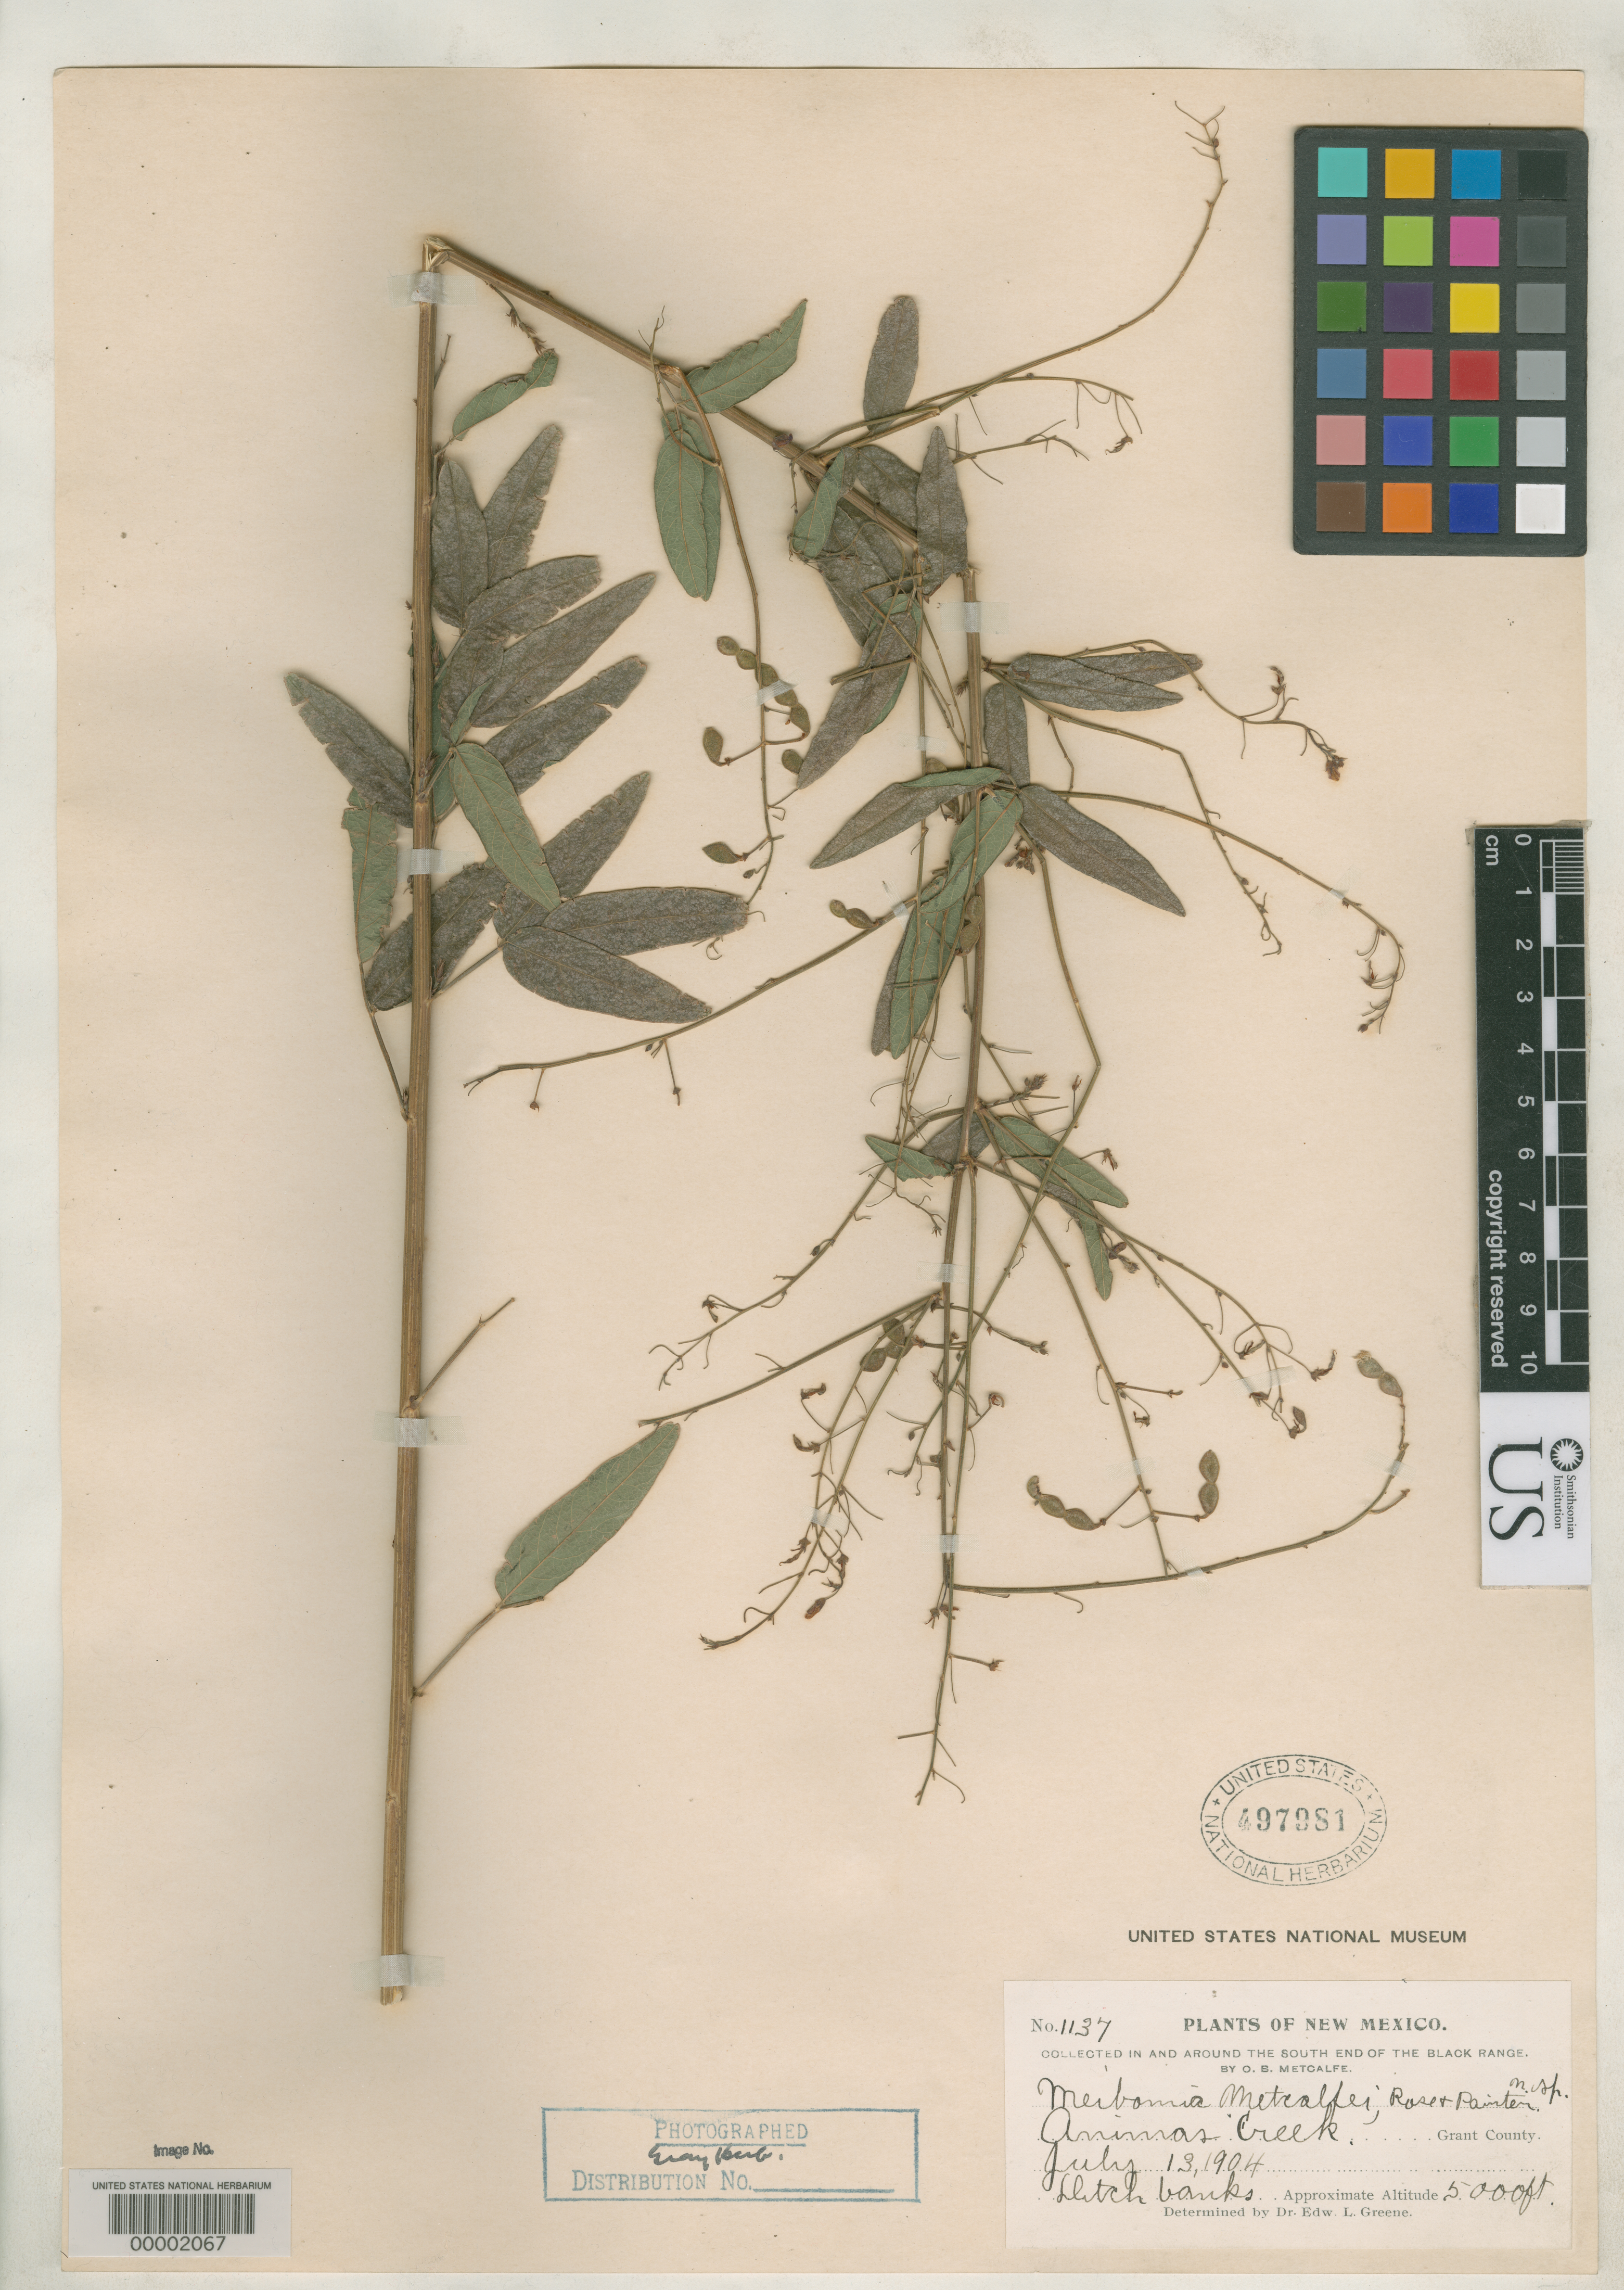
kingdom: Plantae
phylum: Tracheophyta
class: Magnoliopsida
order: Fabales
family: Fabaceae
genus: Meibomia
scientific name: Meibomia metcalfei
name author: Rose & J.H. Painter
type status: Type Collection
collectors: O. B. Metcalfe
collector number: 1137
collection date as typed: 13 Jul 1904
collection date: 1904-07-13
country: United States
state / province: New Mexico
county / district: Grant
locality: Black Range, Animas Creek.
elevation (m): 1500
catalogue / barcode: US 497981